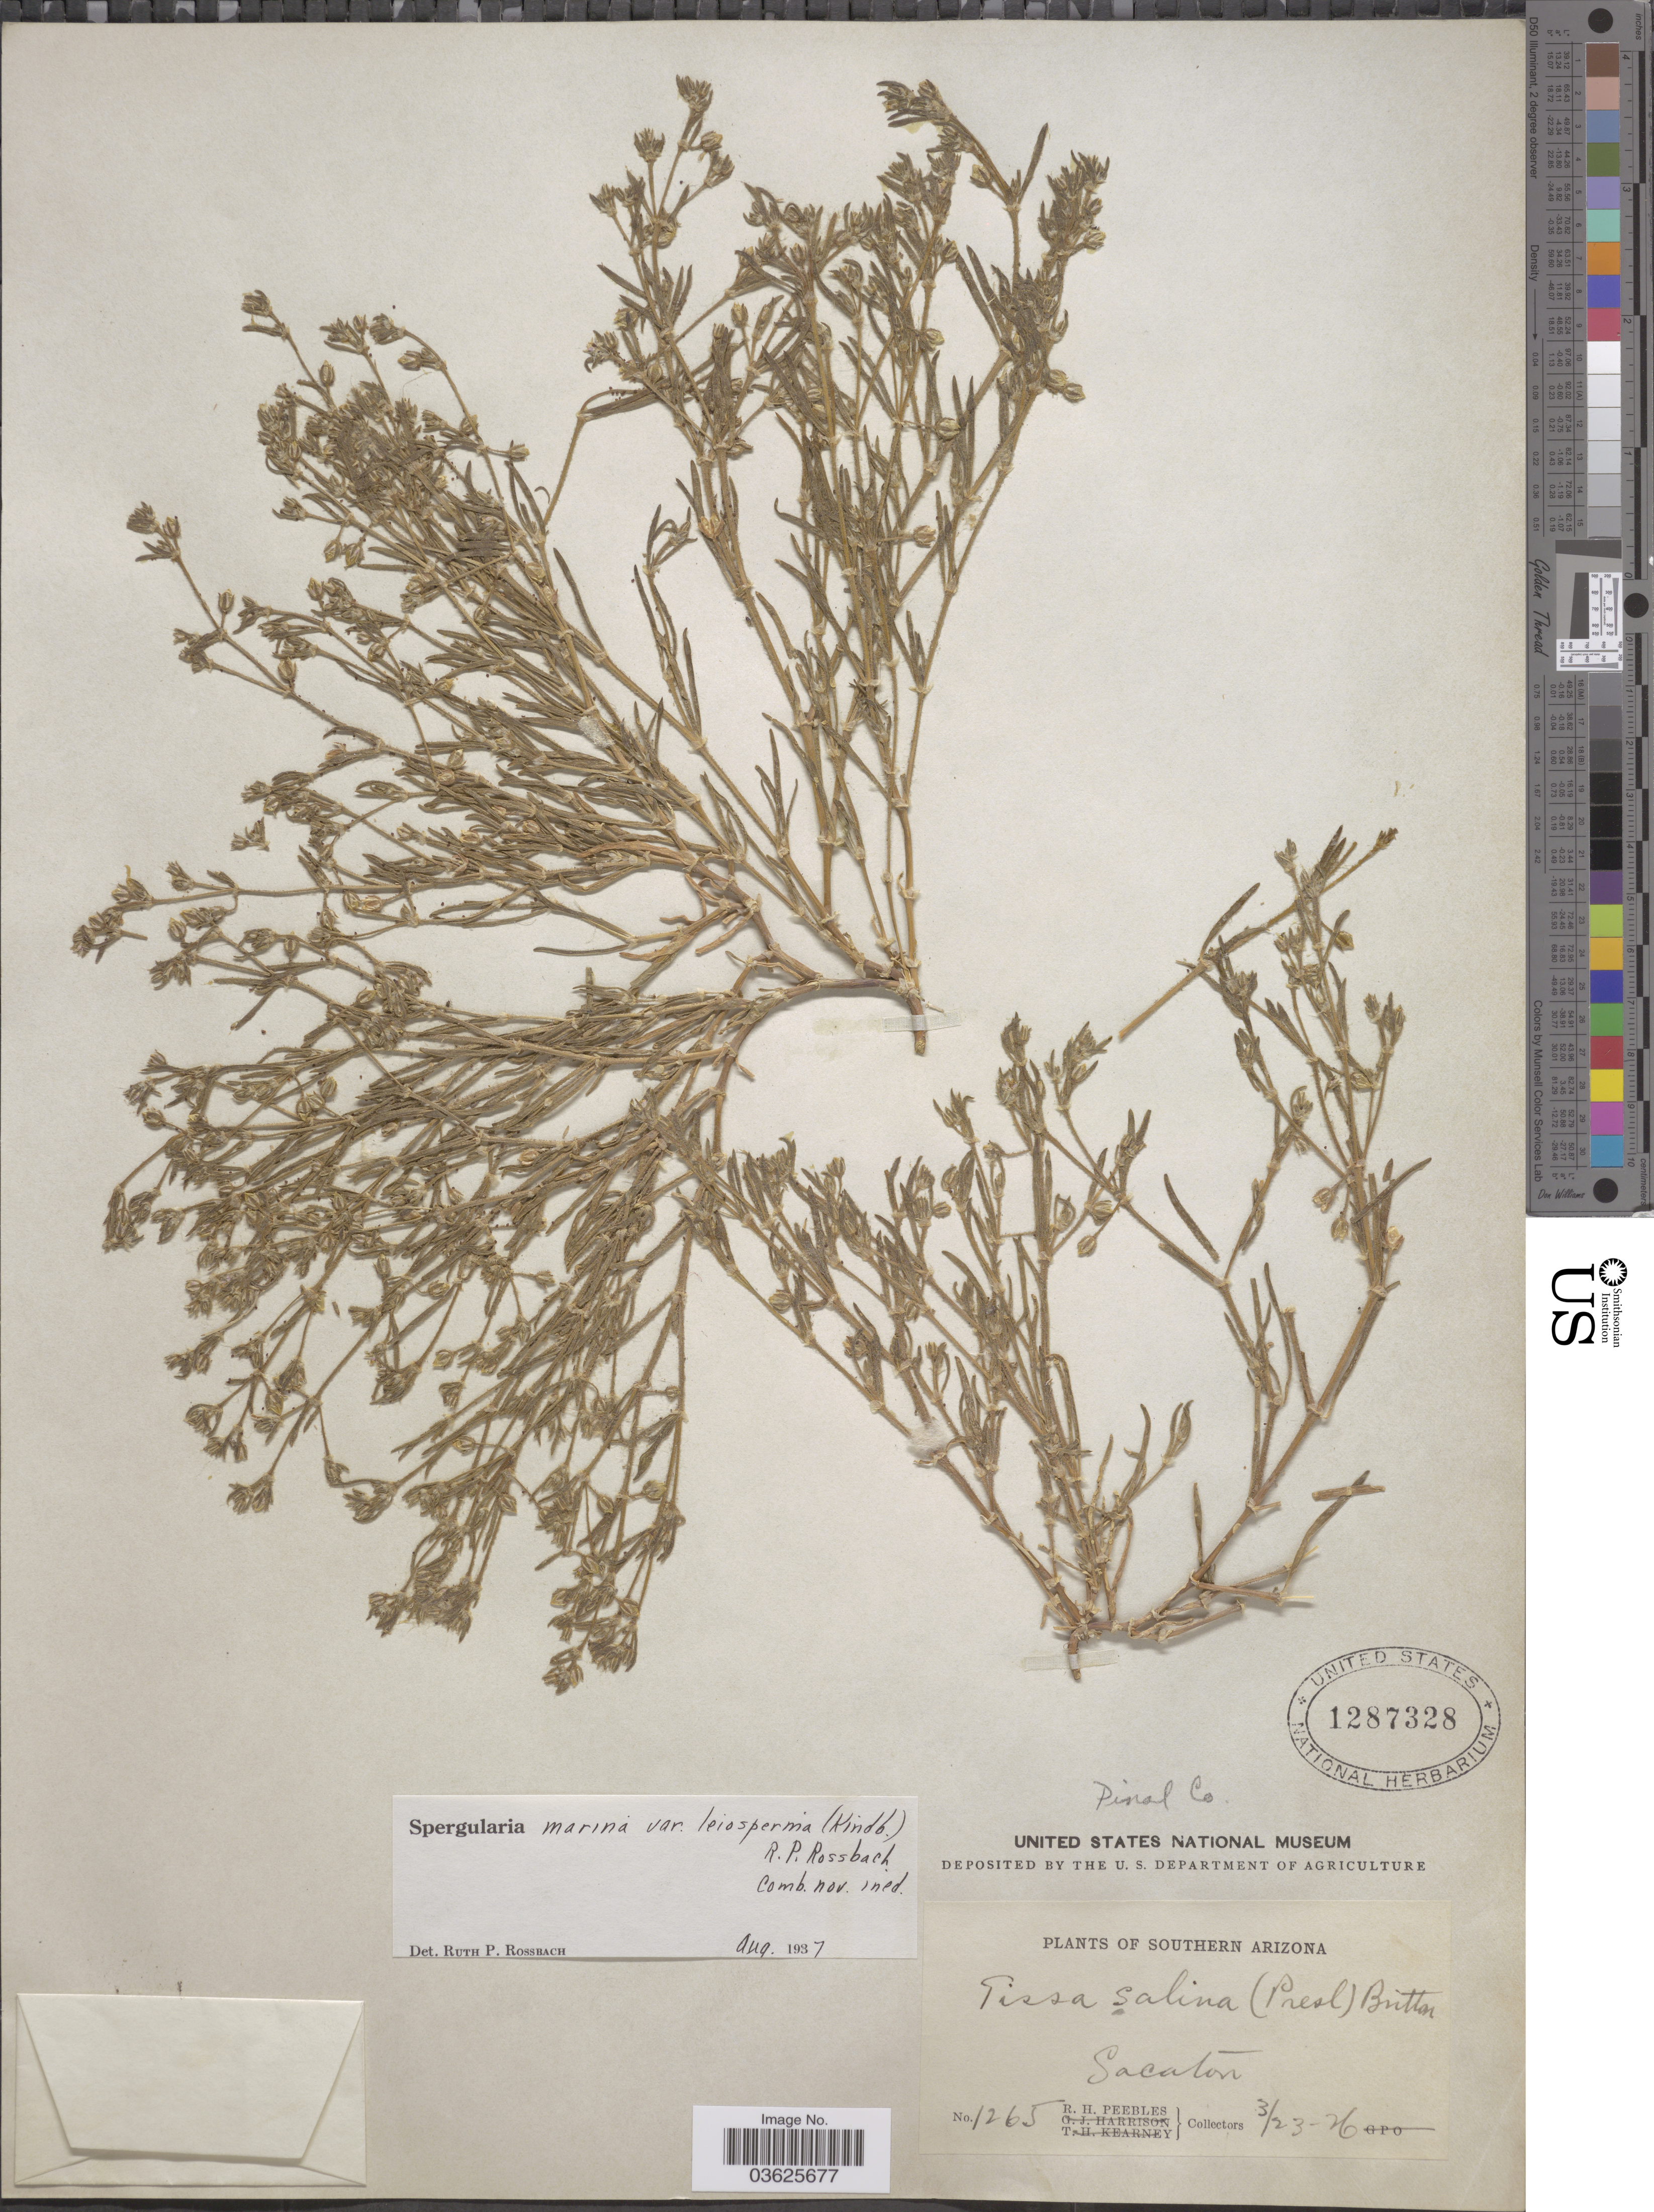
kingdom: Plantae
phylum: Tracheophyta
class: Magnoliopsida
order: Caryophyllales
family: Caryophyllaceae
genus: Spergularia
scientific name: Spergularia marina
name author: (L.) Griseb.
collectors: R. H. Peebles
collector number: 1265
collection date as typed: Transcribed d/m/y: 23/3/26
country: United States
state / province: Arizona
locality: Southern Arizona. Sacaton. Pinal Co.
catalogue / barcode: US 1287328